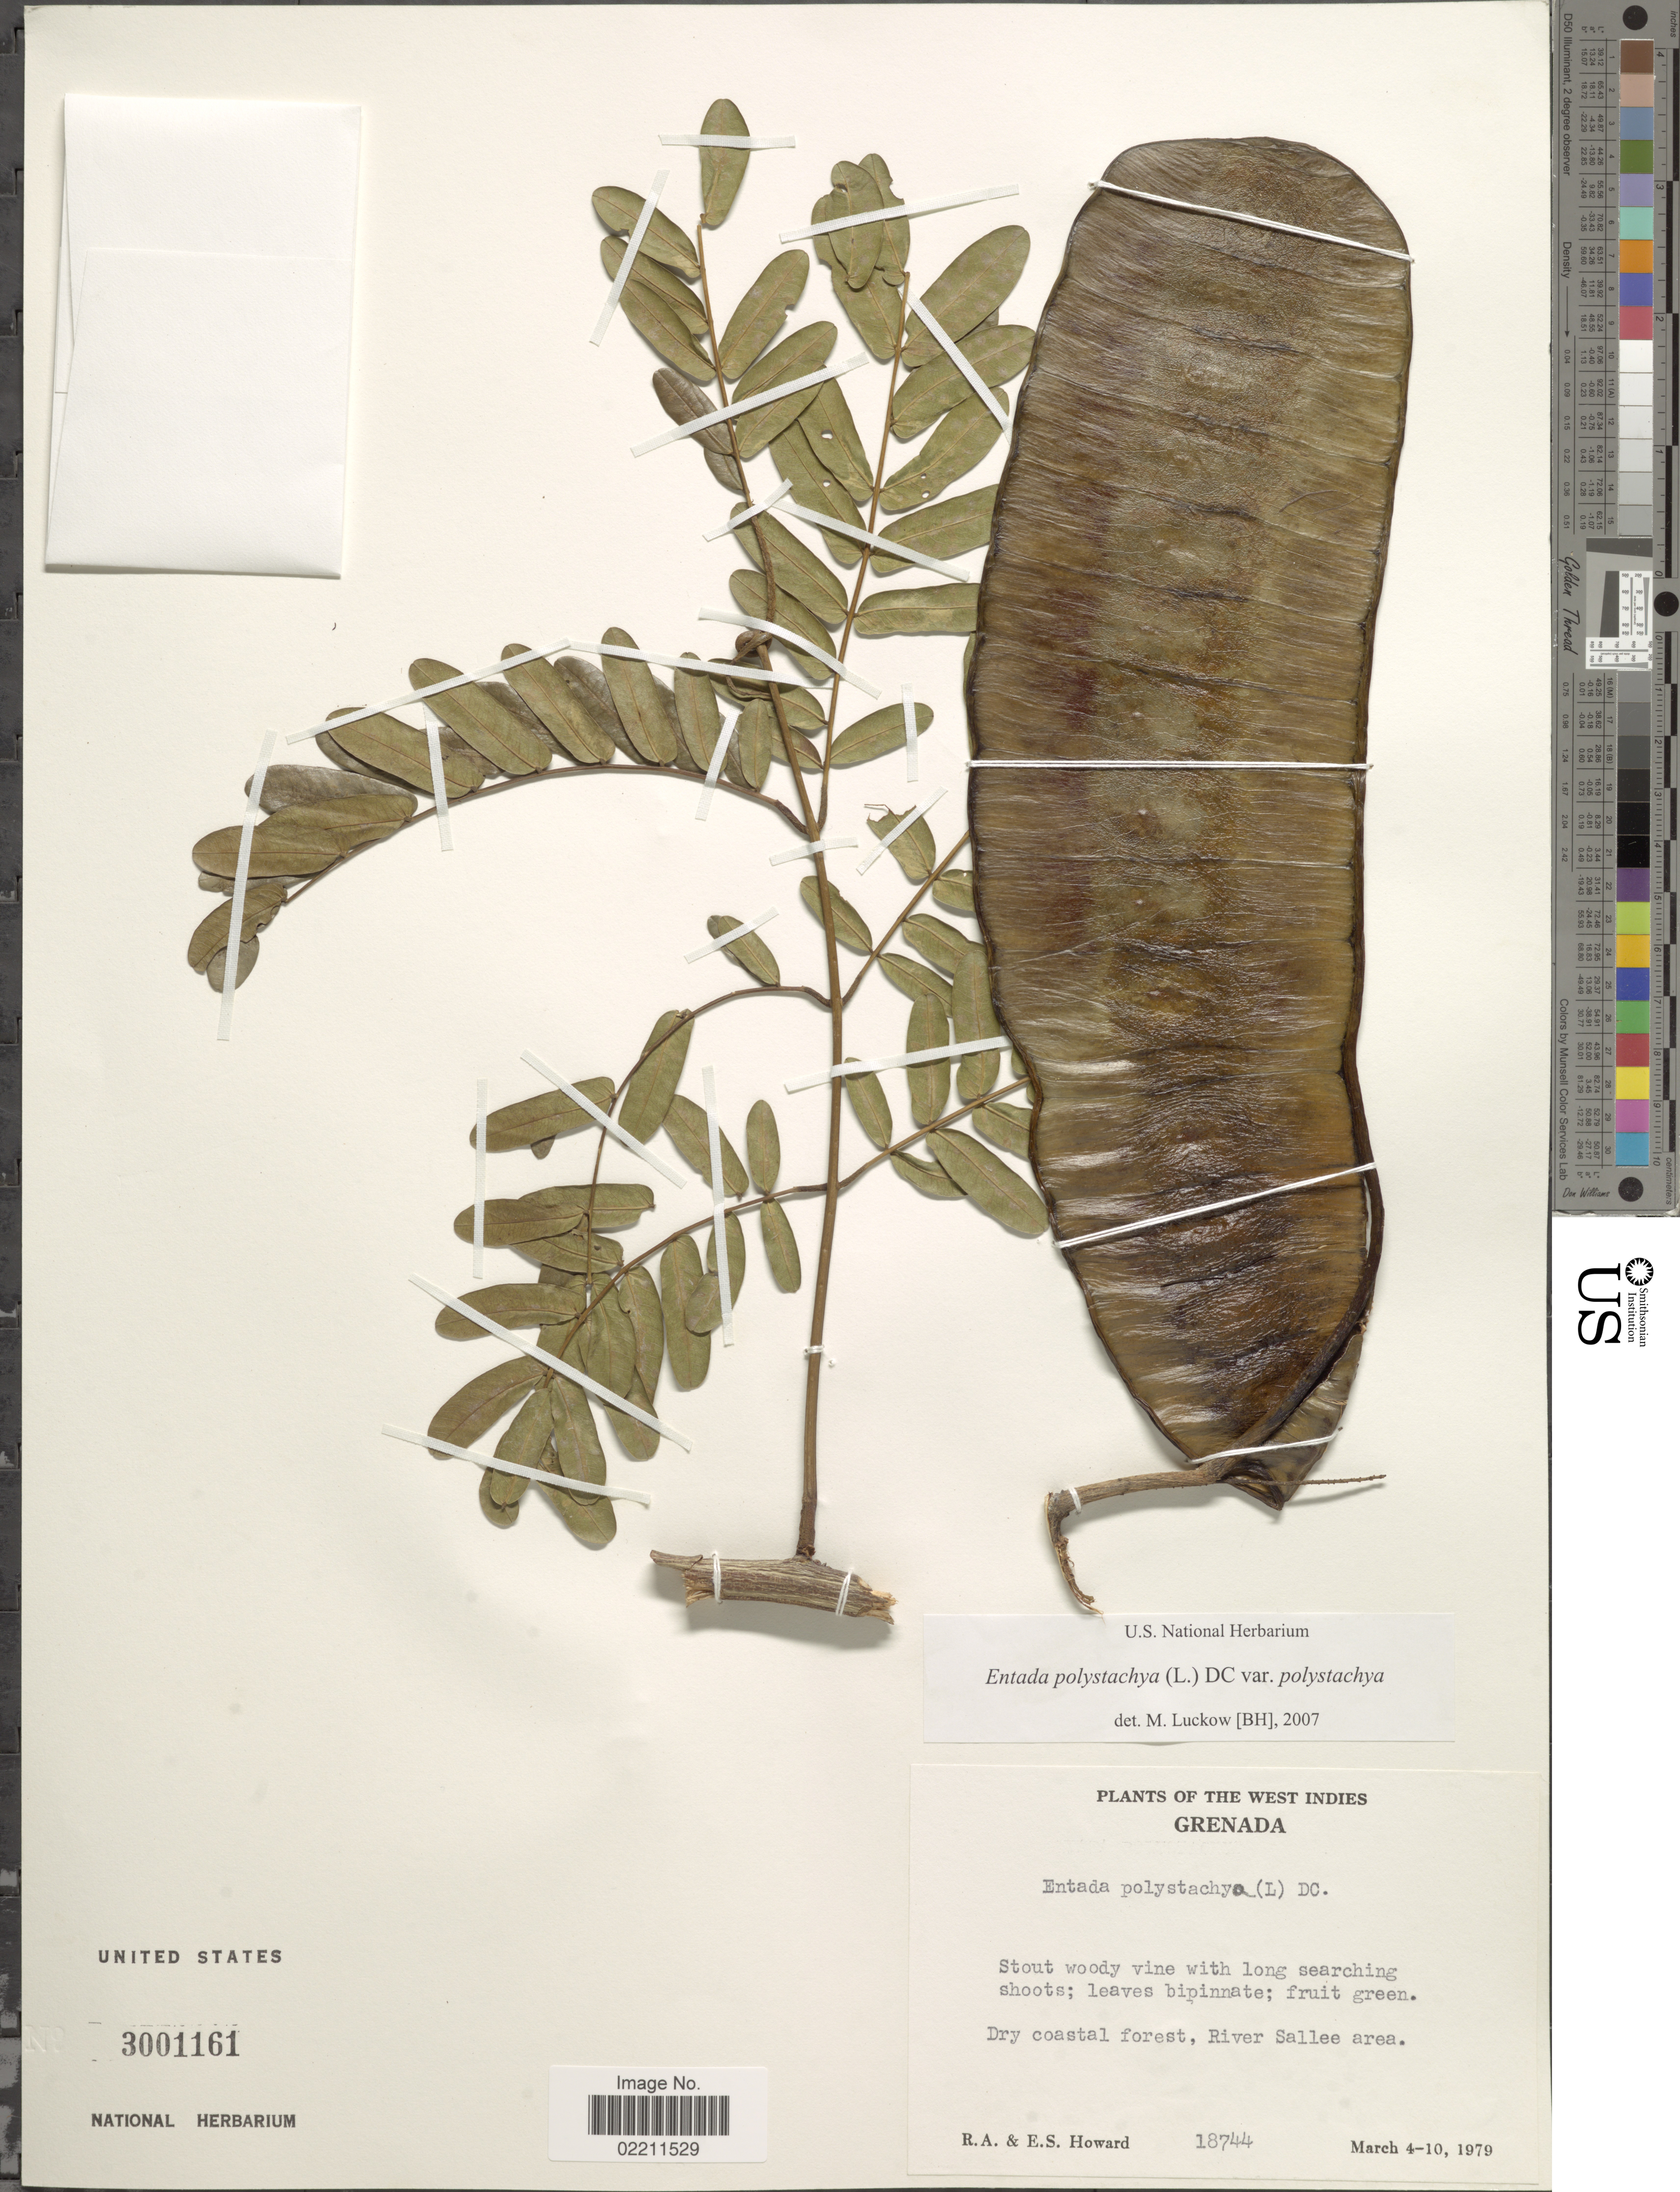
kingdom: Plantae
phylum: Tracheophyta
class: Magnoliopsida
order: Fabales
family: Fabaceae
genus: Entada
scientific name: Entada polystachya var. polystachya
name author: (L.) DC.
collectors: R. A. Howard & E. S. Howard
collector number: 18744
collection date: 1979-03-04/1979-03-10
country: Grenada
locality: The West Indies, Grenada. Dry coastal forest, River Sallee area.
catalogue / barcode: US 3001161